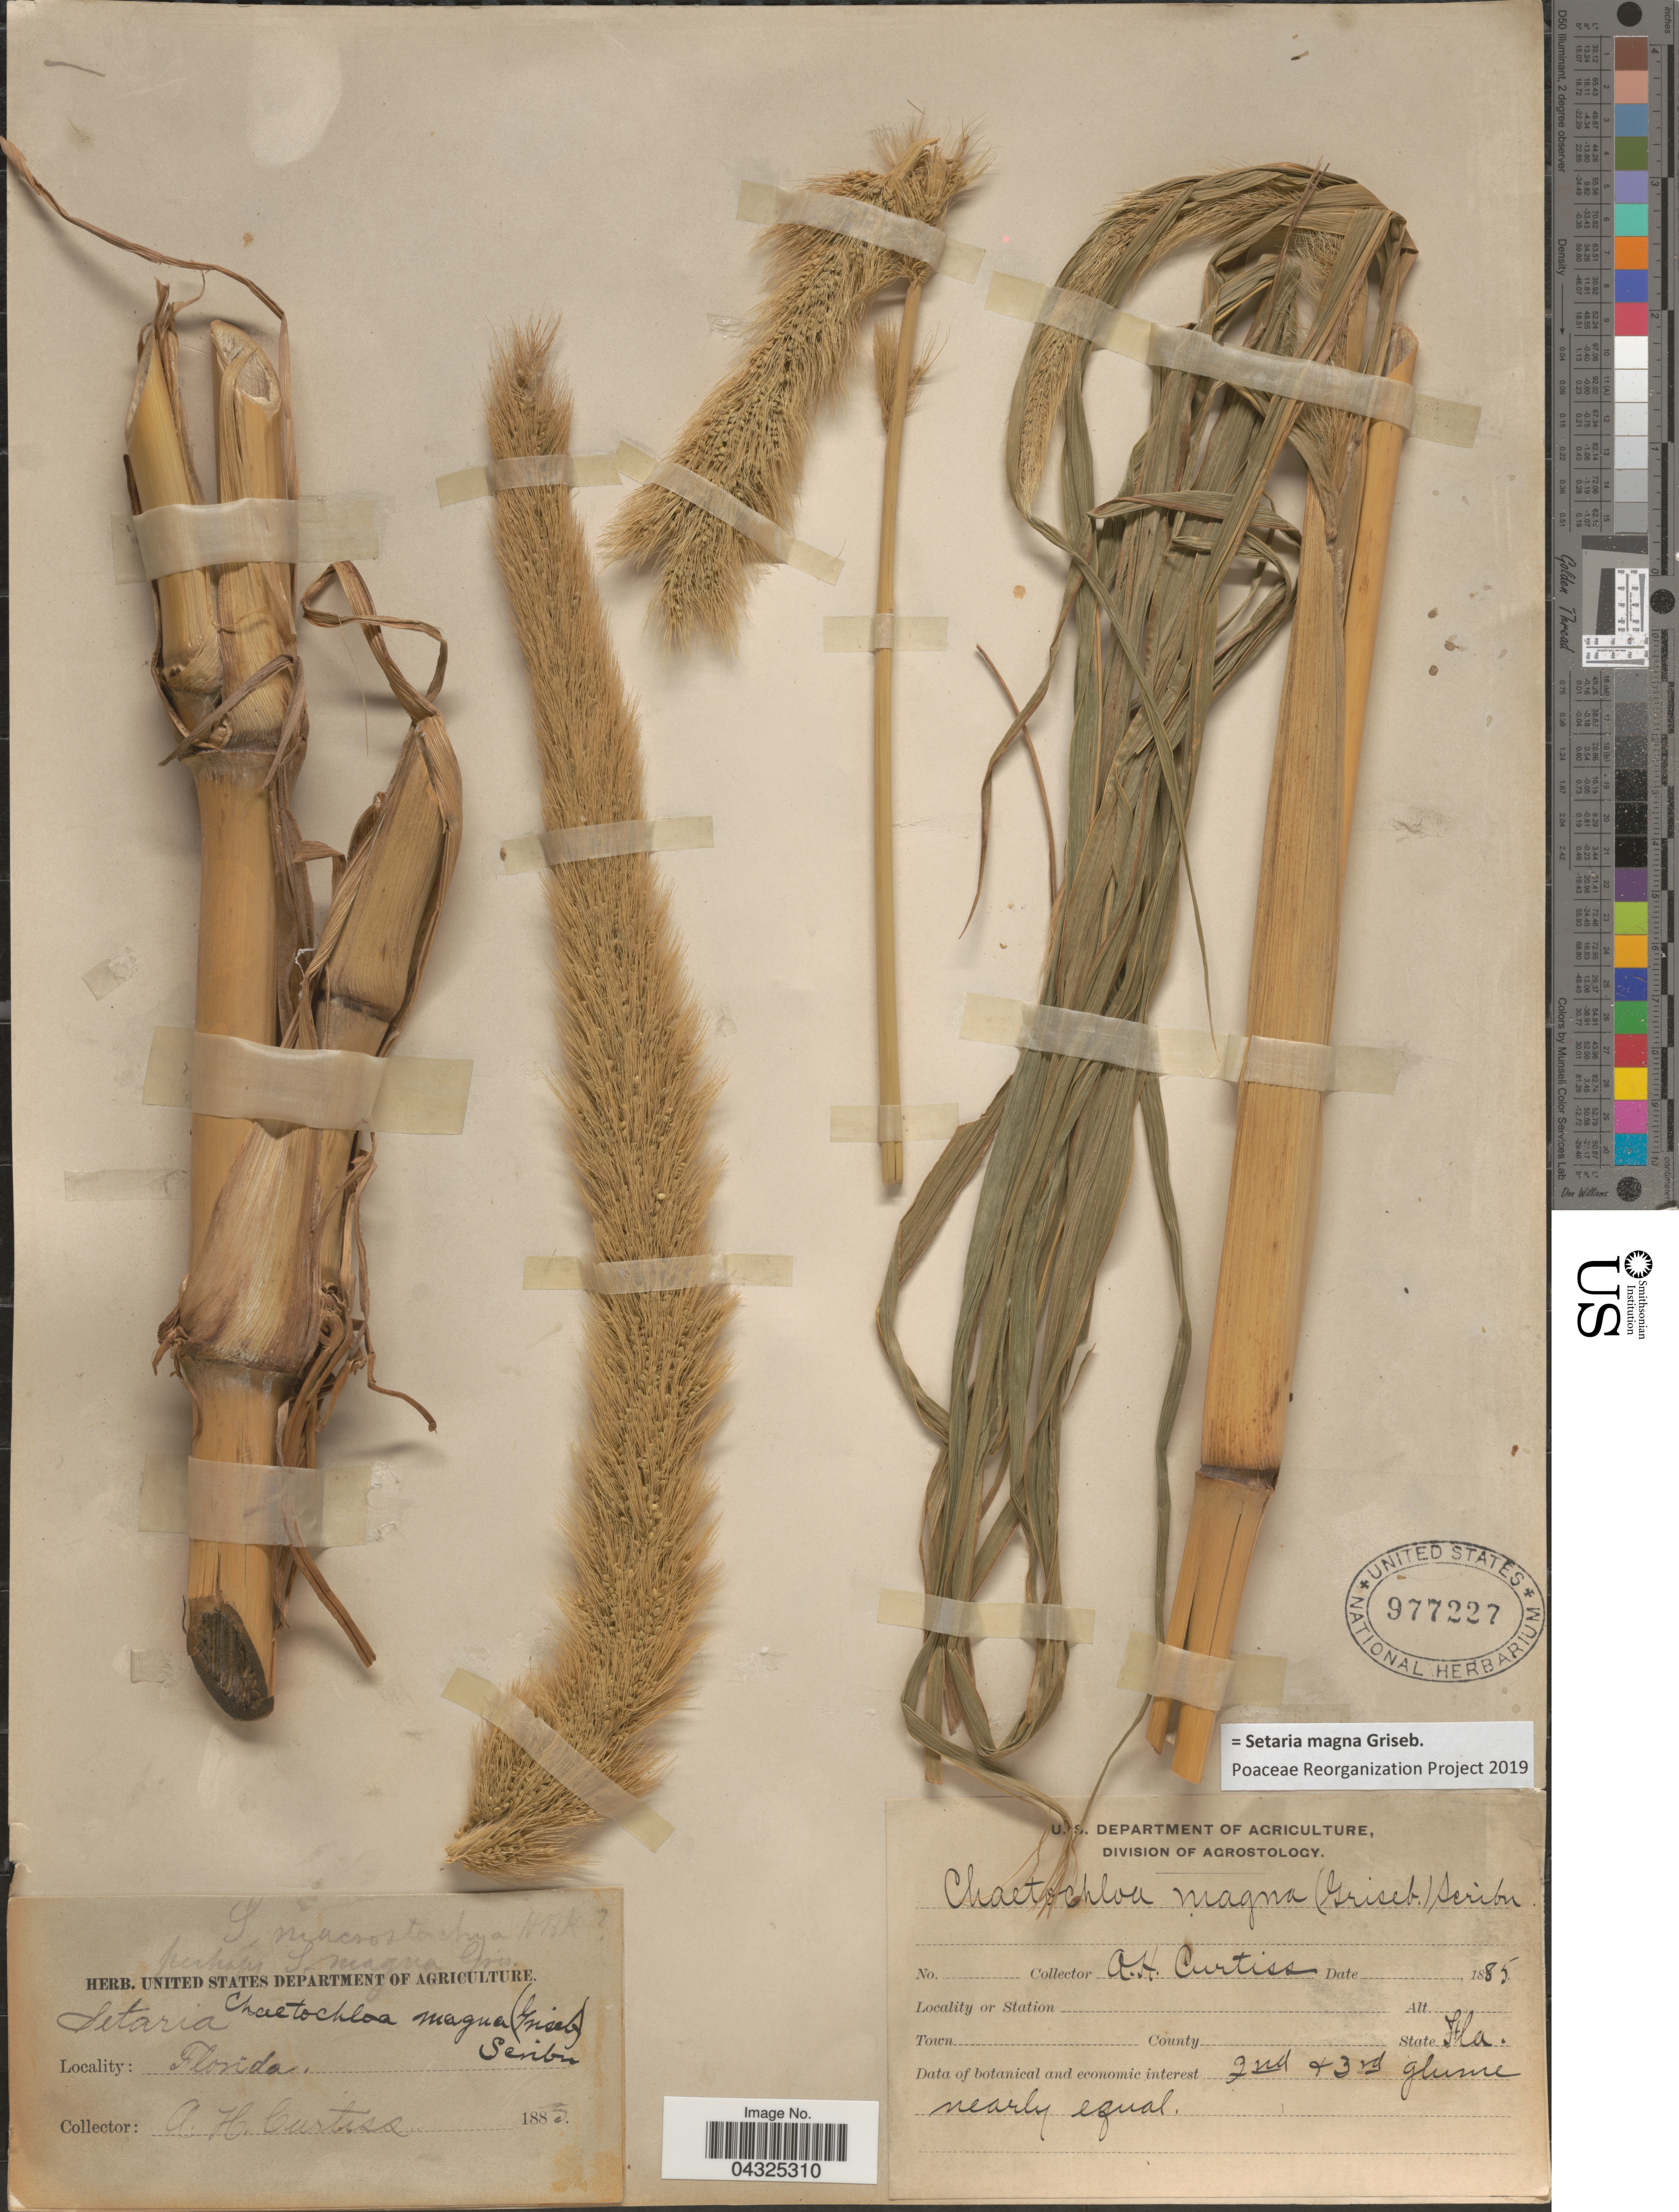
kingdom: Plantae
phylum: Tracheophyta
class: Liliopsida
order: Poales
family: Poaceae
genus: Setaria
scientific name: Setaria magna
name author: Griseb.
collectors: A. H. Curtiss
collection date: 1885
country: United States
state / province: Florida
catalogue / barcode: US 977227